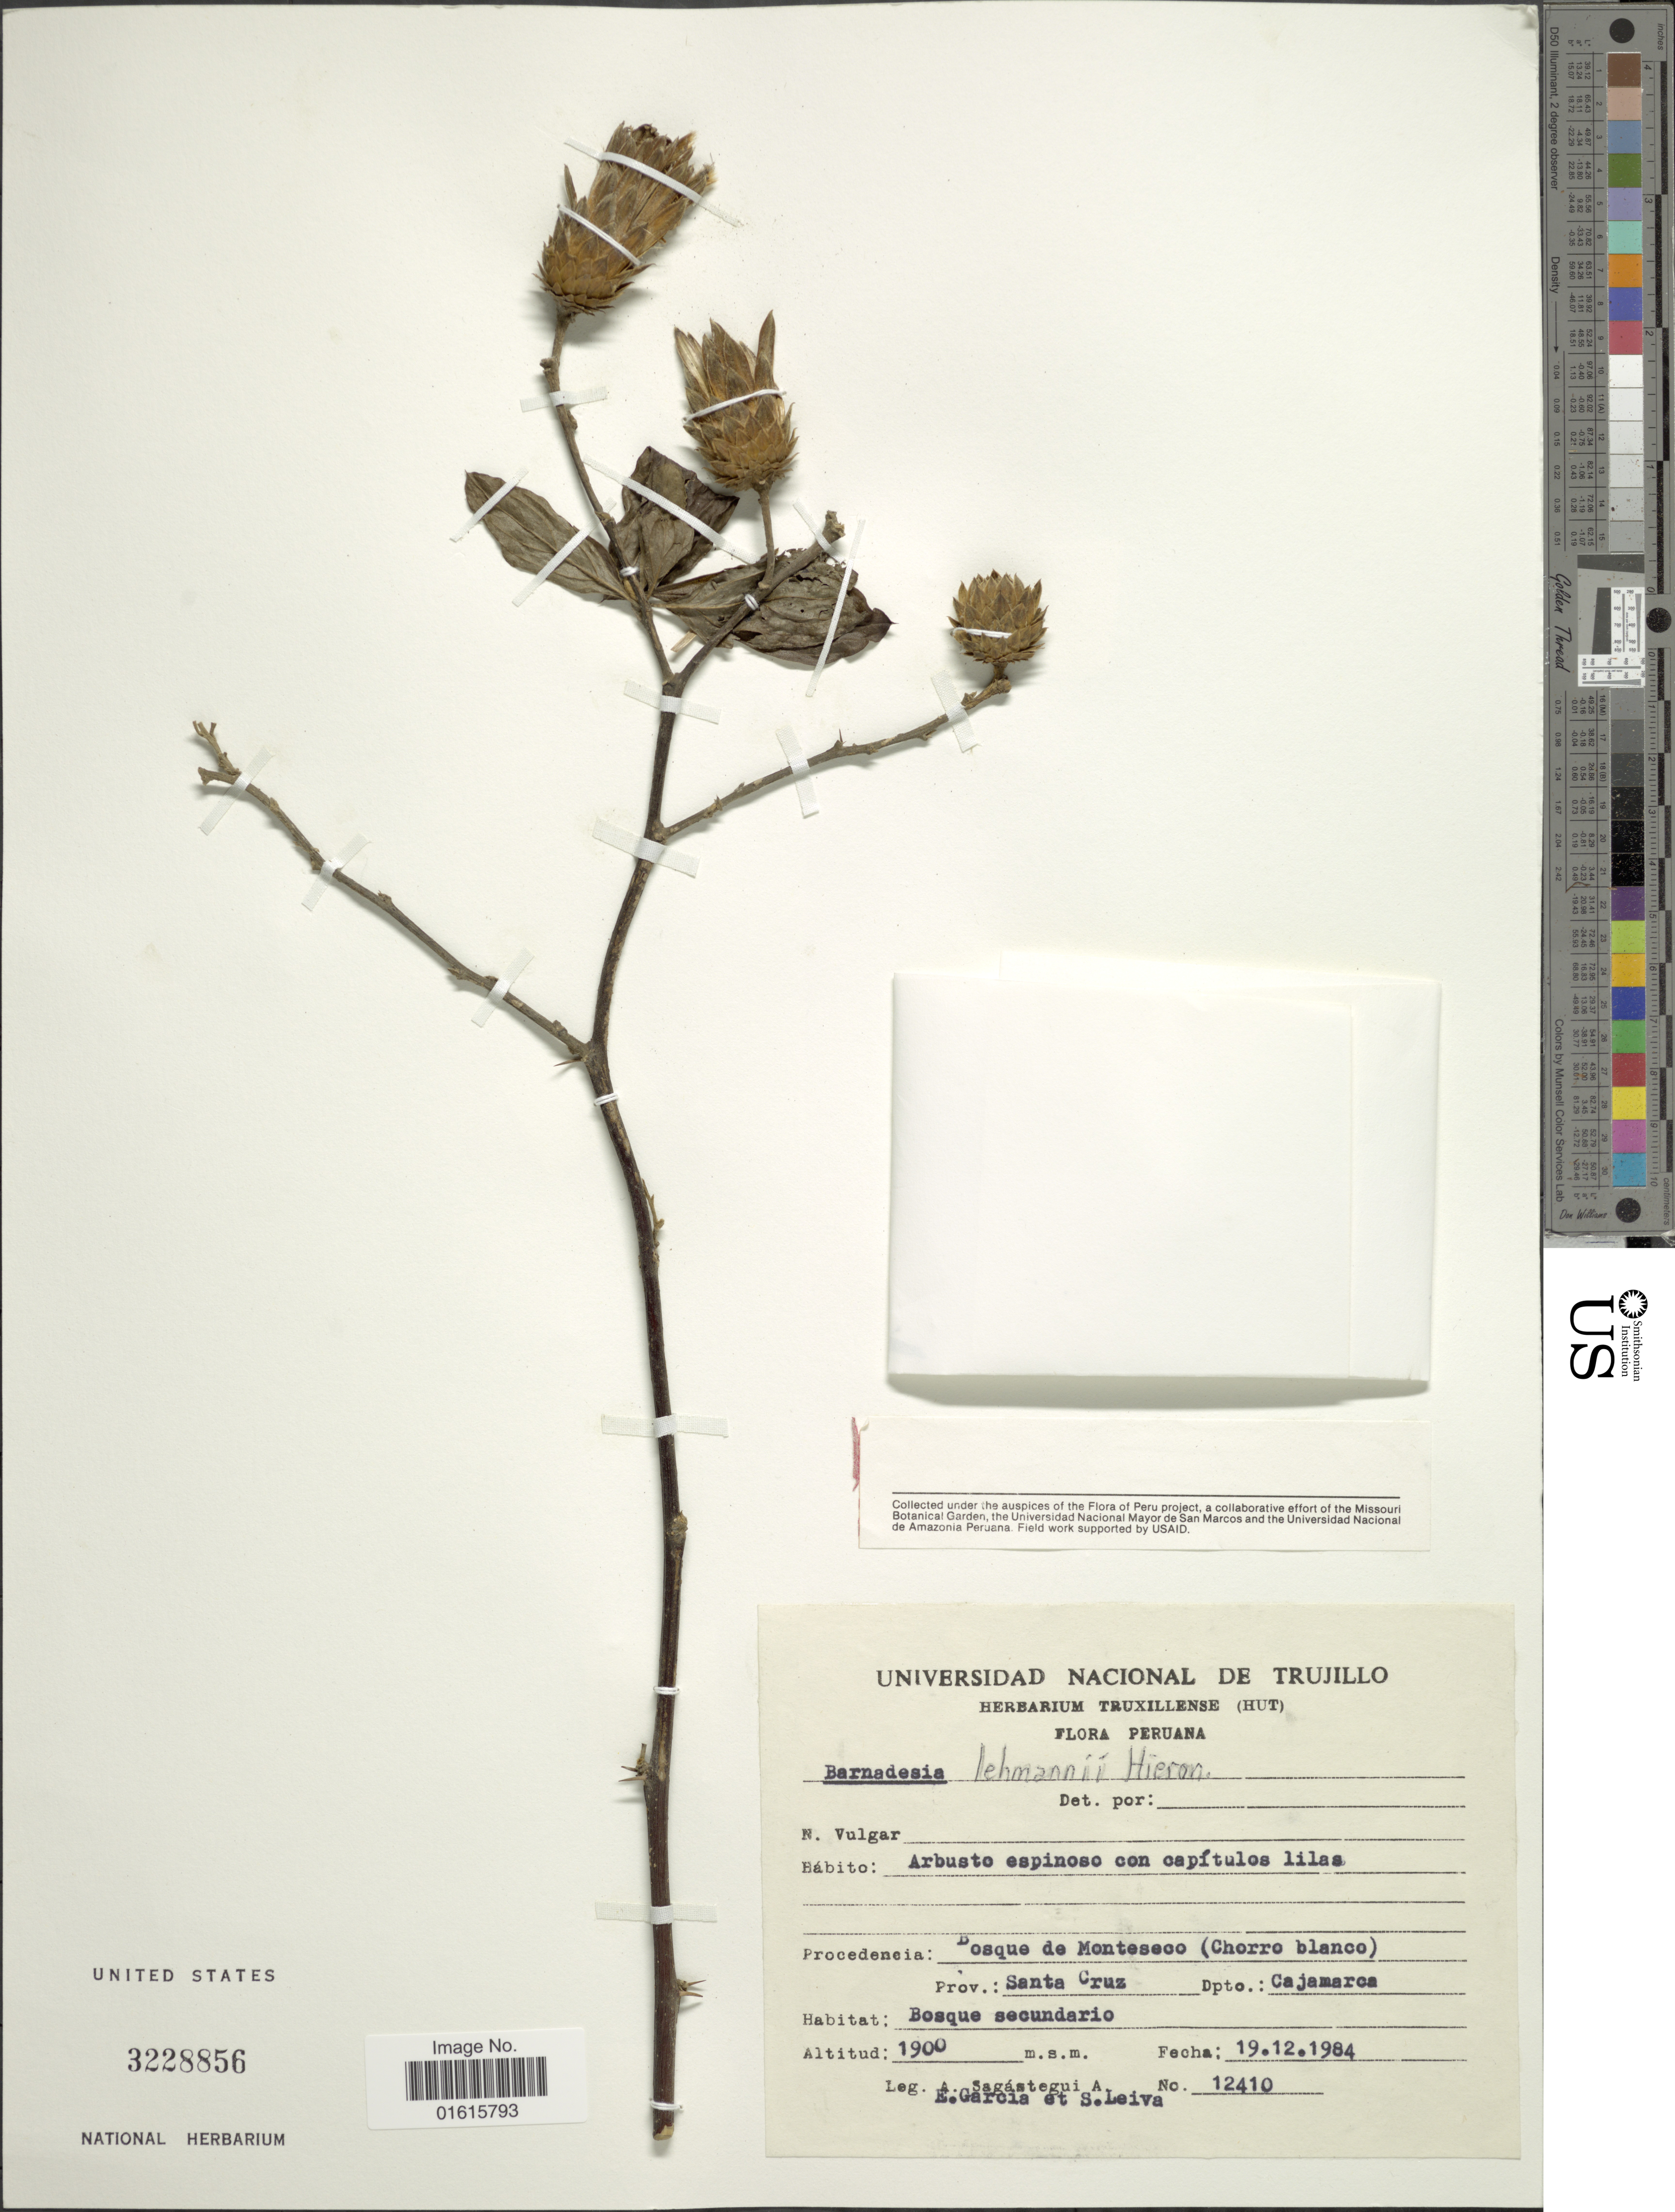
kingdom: Plantae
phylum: Tracheophyta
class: Magnoliopsida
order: Asterales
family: Asteraceae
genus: Barnadesia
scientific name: Barnadesia lehmannii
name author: Hieron.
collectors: A. Sagástegui A., E. Garcia & S. Leiva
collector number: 12410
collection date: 1984-12-19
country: Peru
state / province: Cajamarca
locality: Bosquede Monteseco (Chorro blanco) Prov. Santa Cruz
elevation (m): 1900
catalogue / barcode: US 3228856